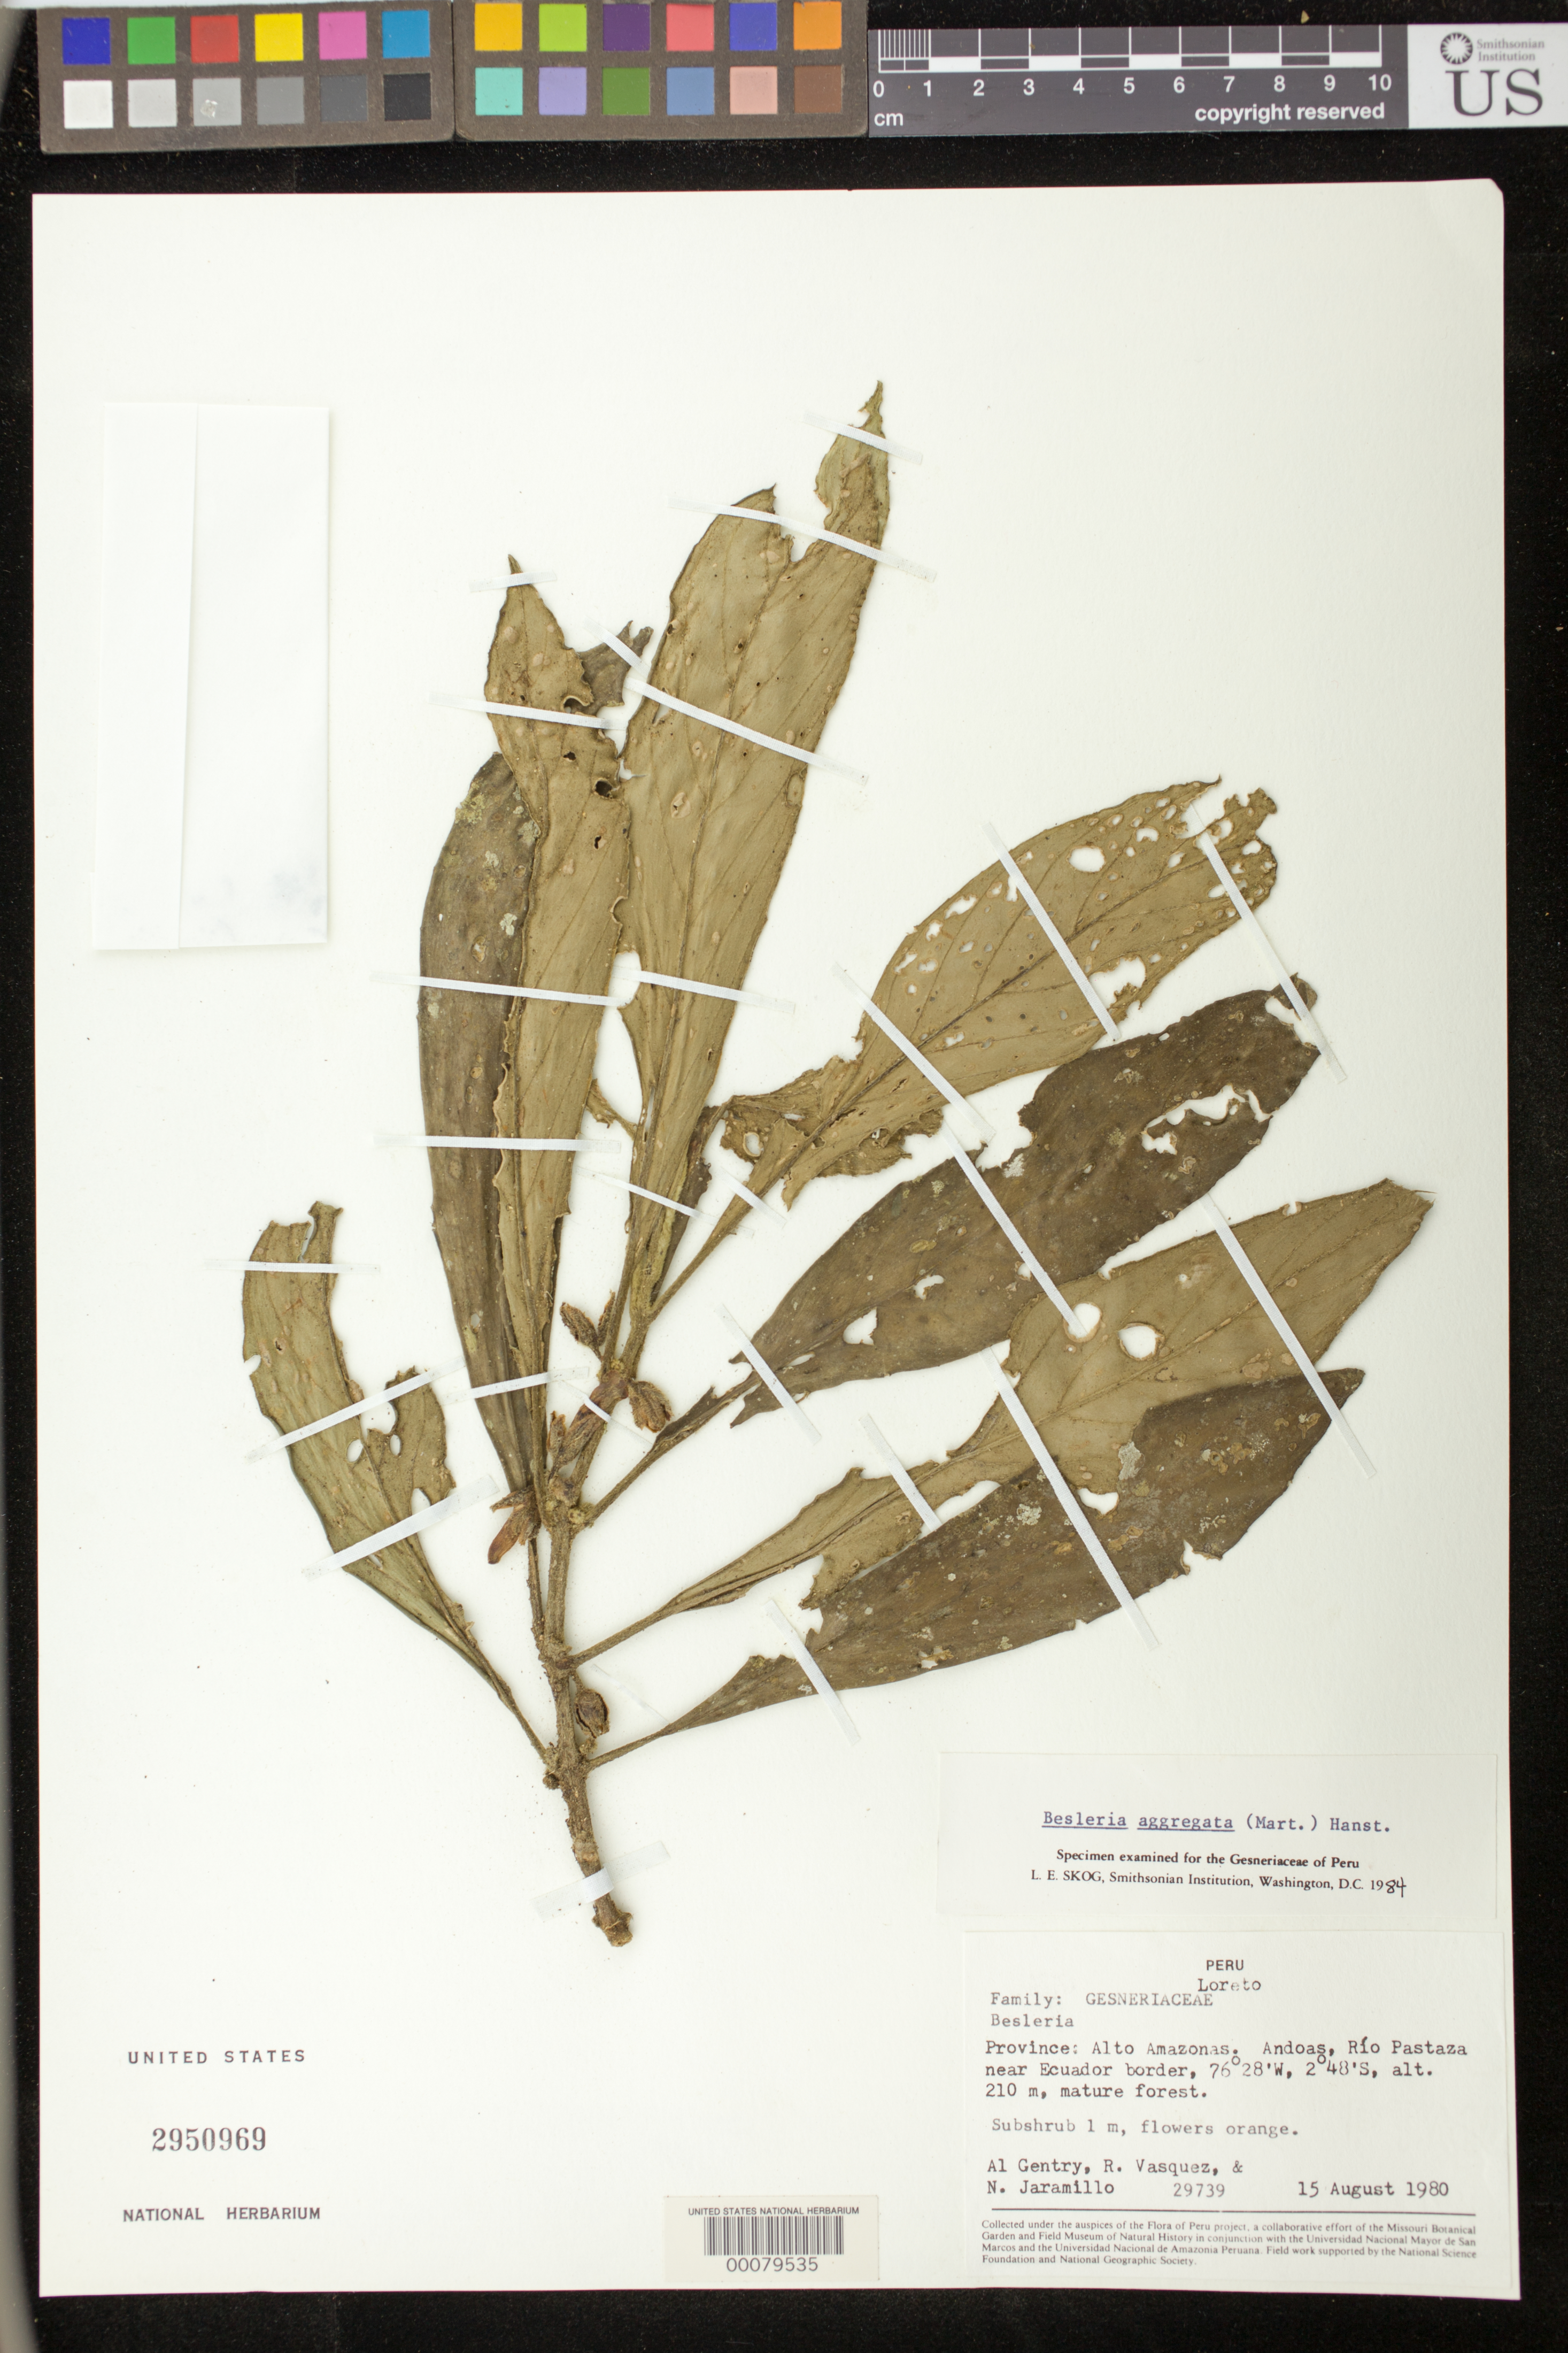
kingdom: Plantae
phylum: Tracheophyta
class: Magnoliopsida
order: Lamiales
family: Gesneriaceae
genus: Besleria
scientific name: Besleria aggregata var. aggregata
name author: (Mart.) Hanst.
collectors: A. H. Gentry & et al.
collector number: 29739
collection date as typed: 15 Aug 1980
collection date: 1980-08-15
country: Peru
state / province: Loreto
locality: Prov. Alto Amazonas; Andoas, Rio Pastaza near Ecuador border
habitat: Mature forest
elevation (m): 210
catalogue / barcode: US 2950969